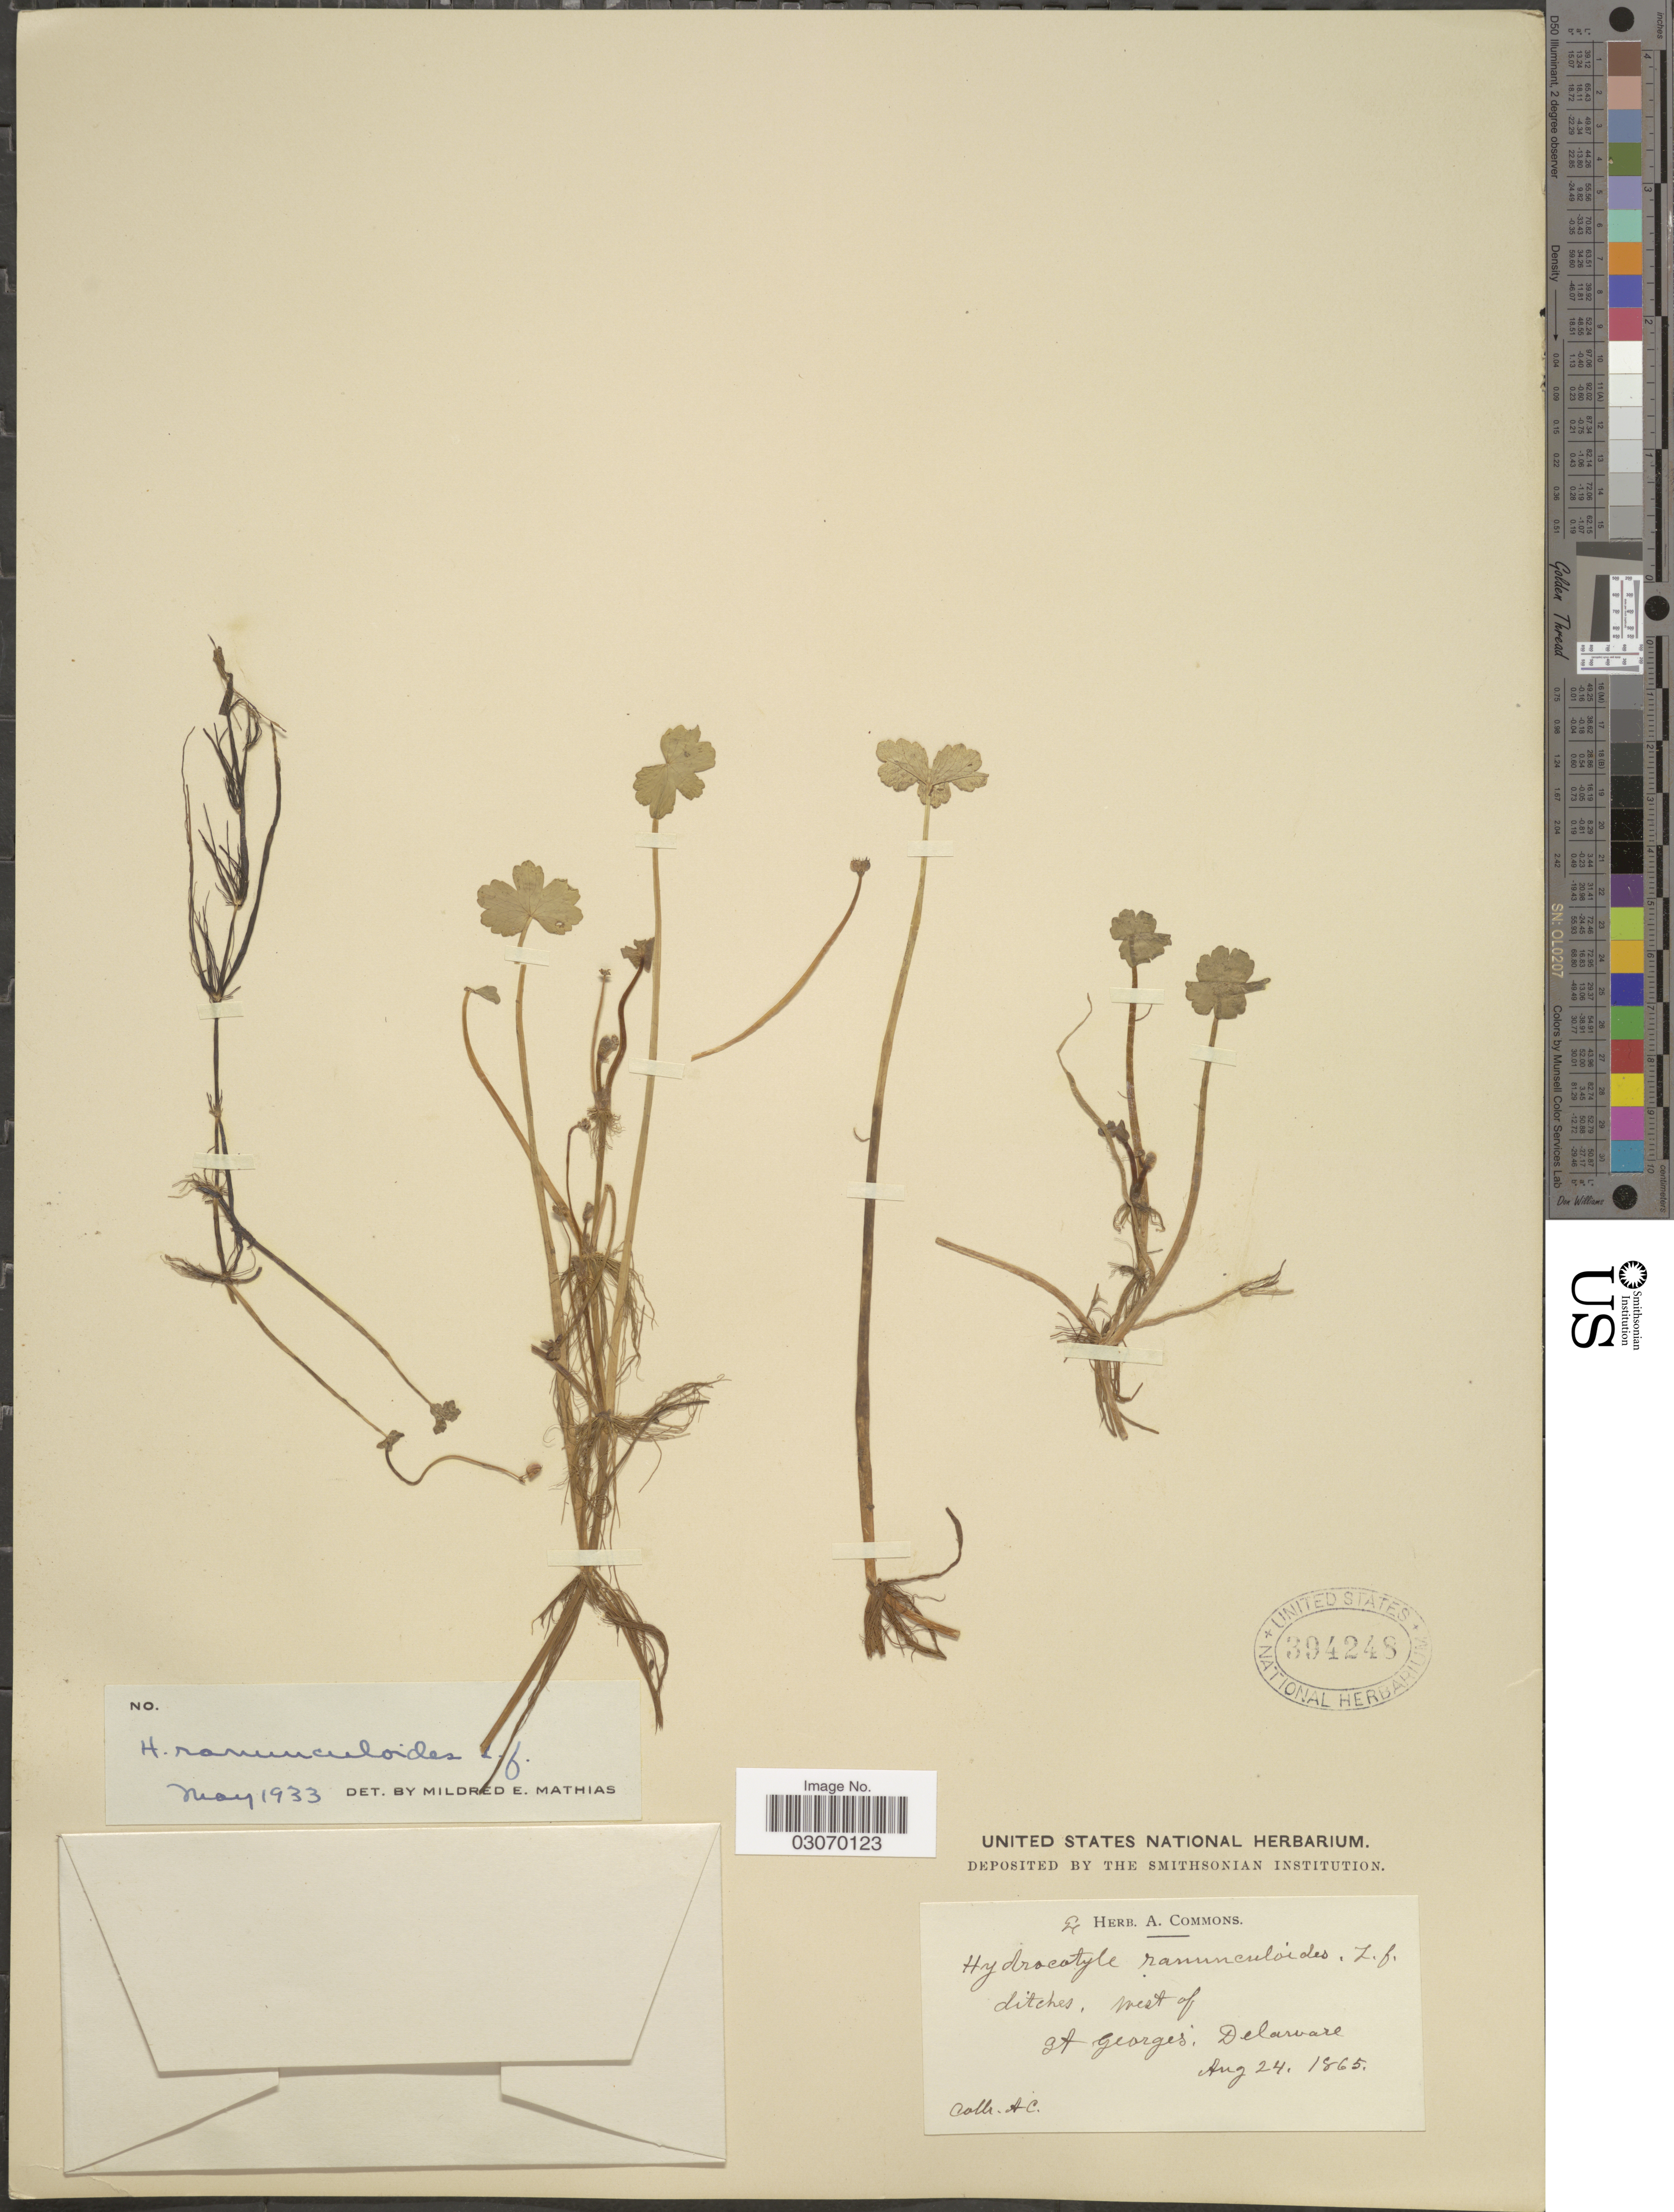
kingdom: Plantae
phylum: Tracheophyta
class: Magnoliopsida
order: Apiales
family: Araliaceae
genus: Hydrocotyle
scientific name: Hydrocotyle ranunculoides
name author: L. f.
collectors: A. Commons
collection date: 1895-08-24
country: United States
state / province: Delaware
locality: West of St. Georges'.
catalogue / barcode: US 394248